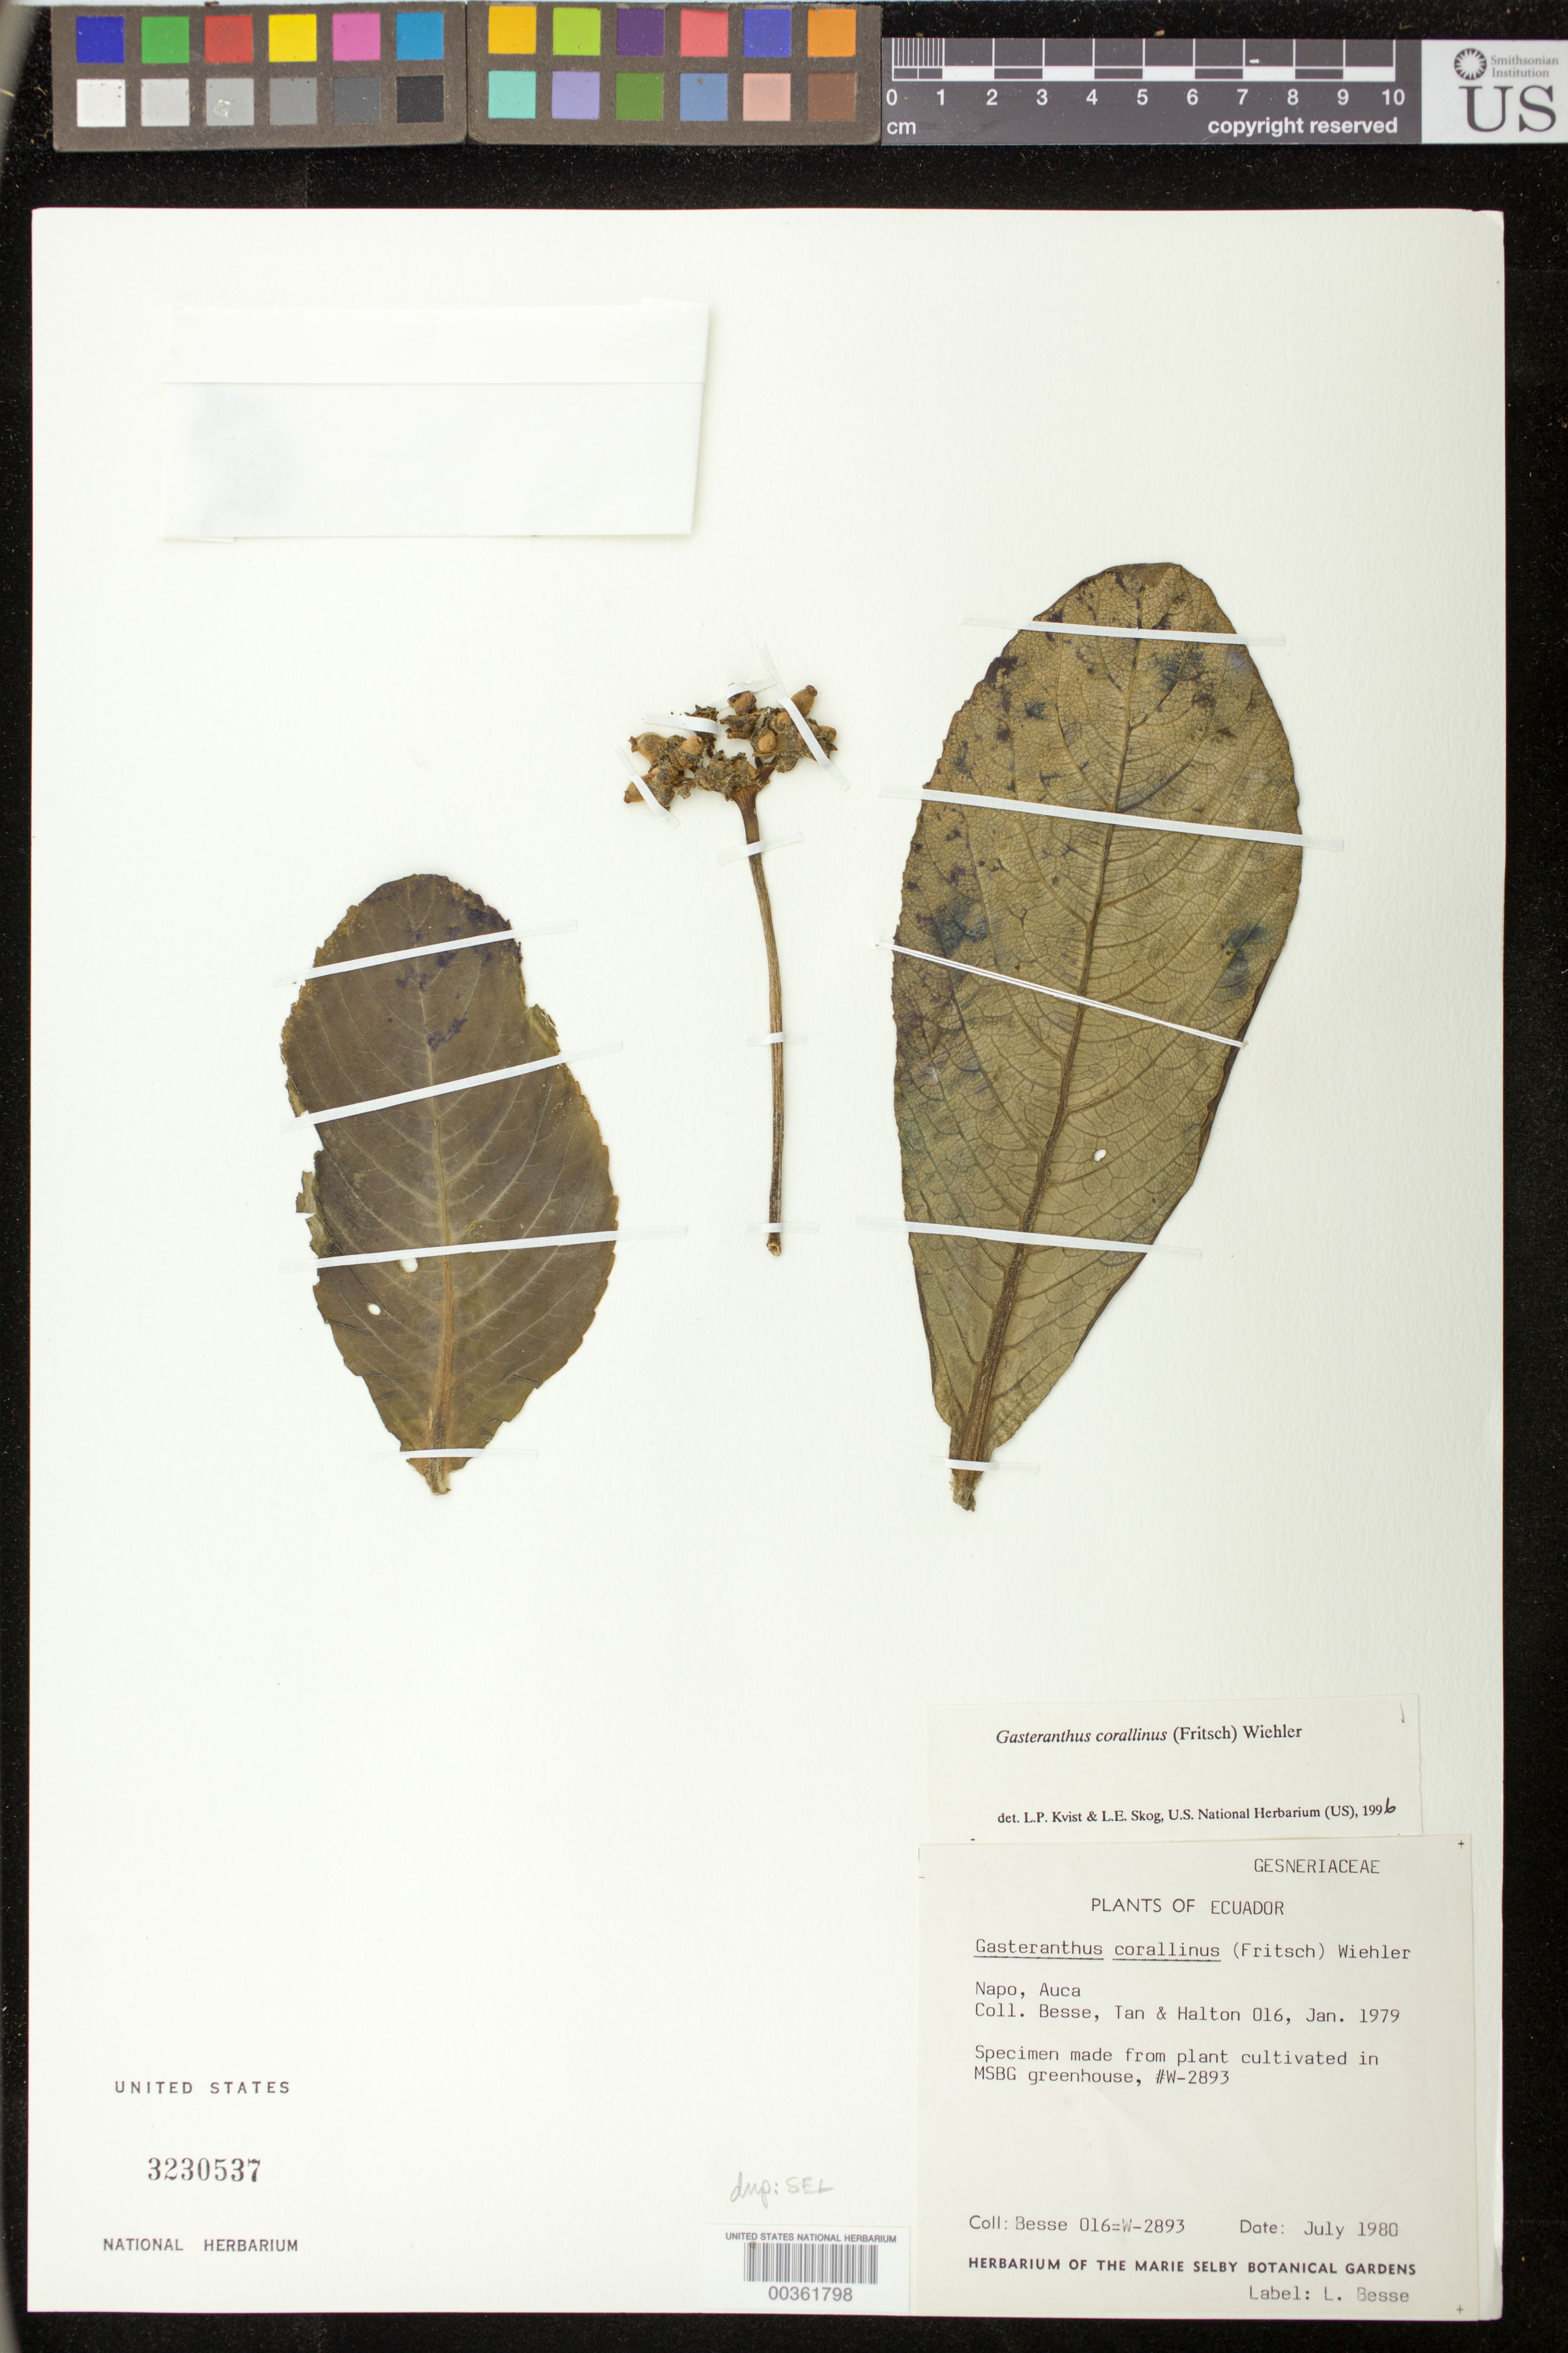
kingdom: Plantae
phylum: Tracheophyta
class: Magnoliopsida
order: Lamiales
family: Gesneriaceae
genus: Gasteranthus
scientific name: Gasteranthus corallinus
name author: (Fritsch) Wiehler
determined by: Skog, Laurence E.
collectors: L. Besse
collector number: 16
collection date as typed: Jul 1980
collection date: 1980-07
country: Ecuador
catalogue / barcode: US 3230537